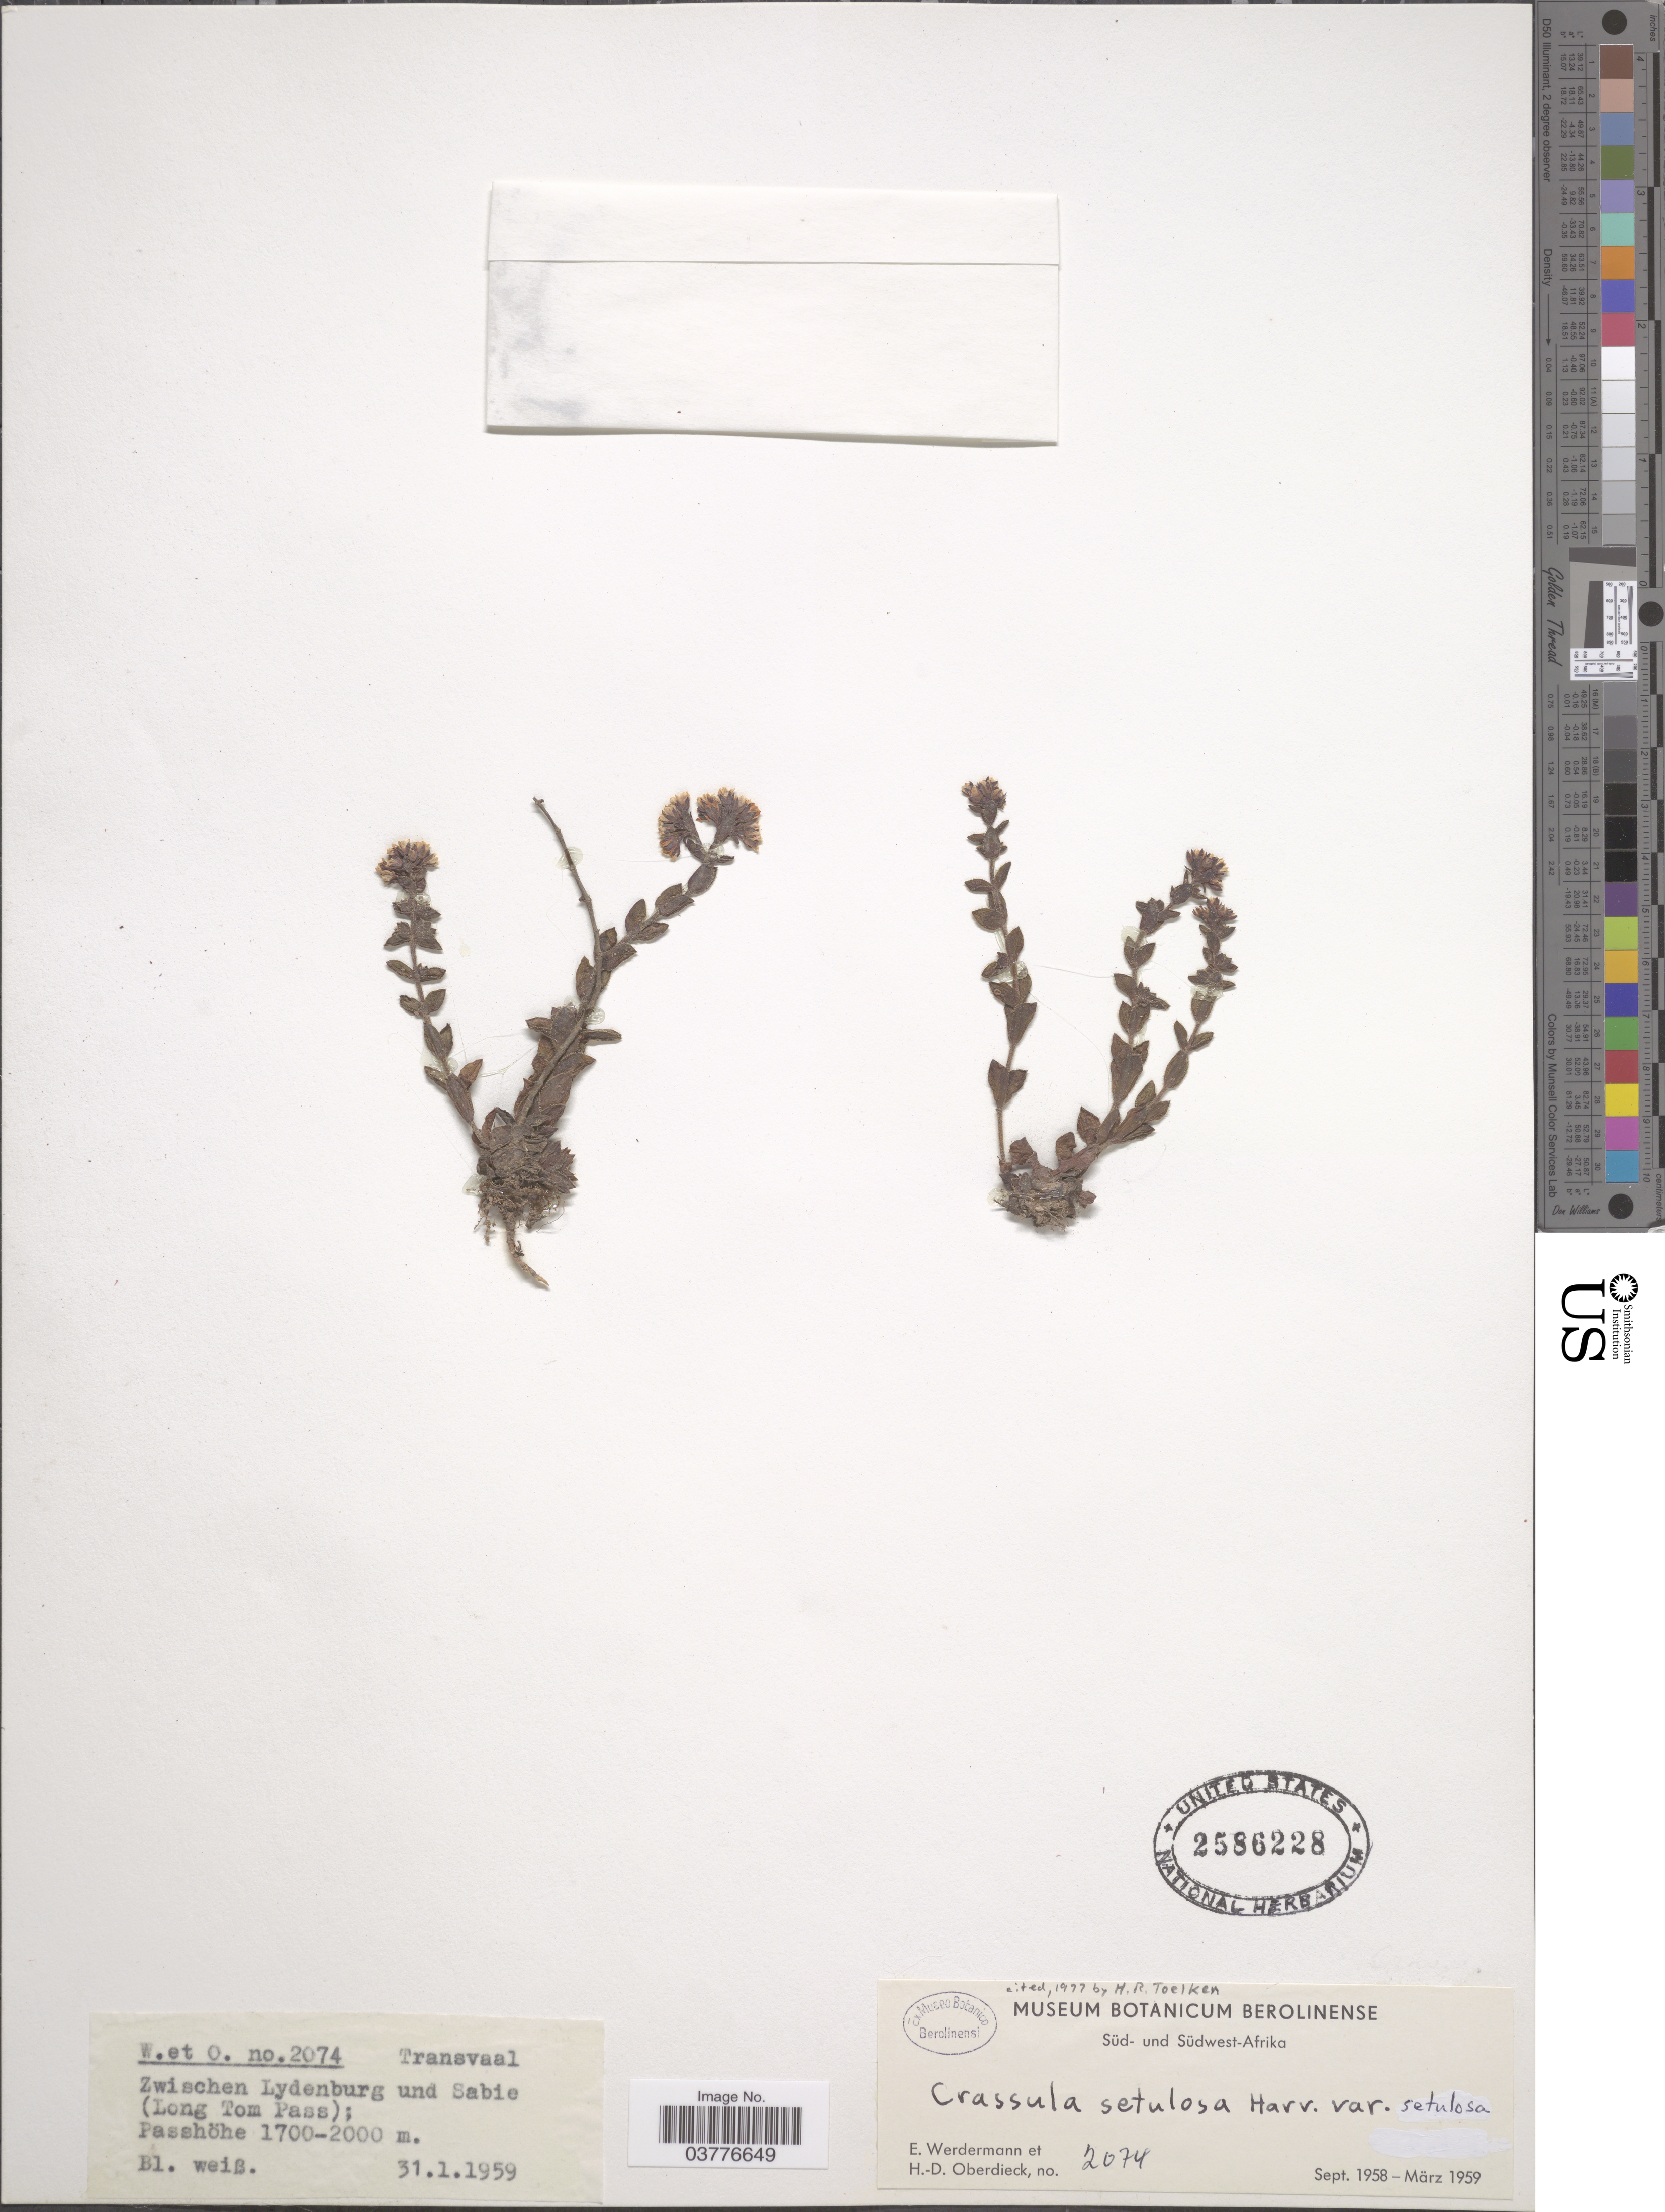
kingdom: Plantae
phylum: Tracheophyta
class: Magnoliopsida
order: Saxifragales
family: Crassulaceae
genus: Crassula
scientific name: Crassula setulosa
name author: Harv.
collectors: E. Werdermann & H. Oberdieck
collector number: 2074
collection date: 1959-01-31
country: South Africa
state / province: Mpumalanga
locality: Transvaal. Zwischen Lydenburg und Sabie (Long Tom Pass).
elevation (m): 1700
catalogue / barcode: US 2586228